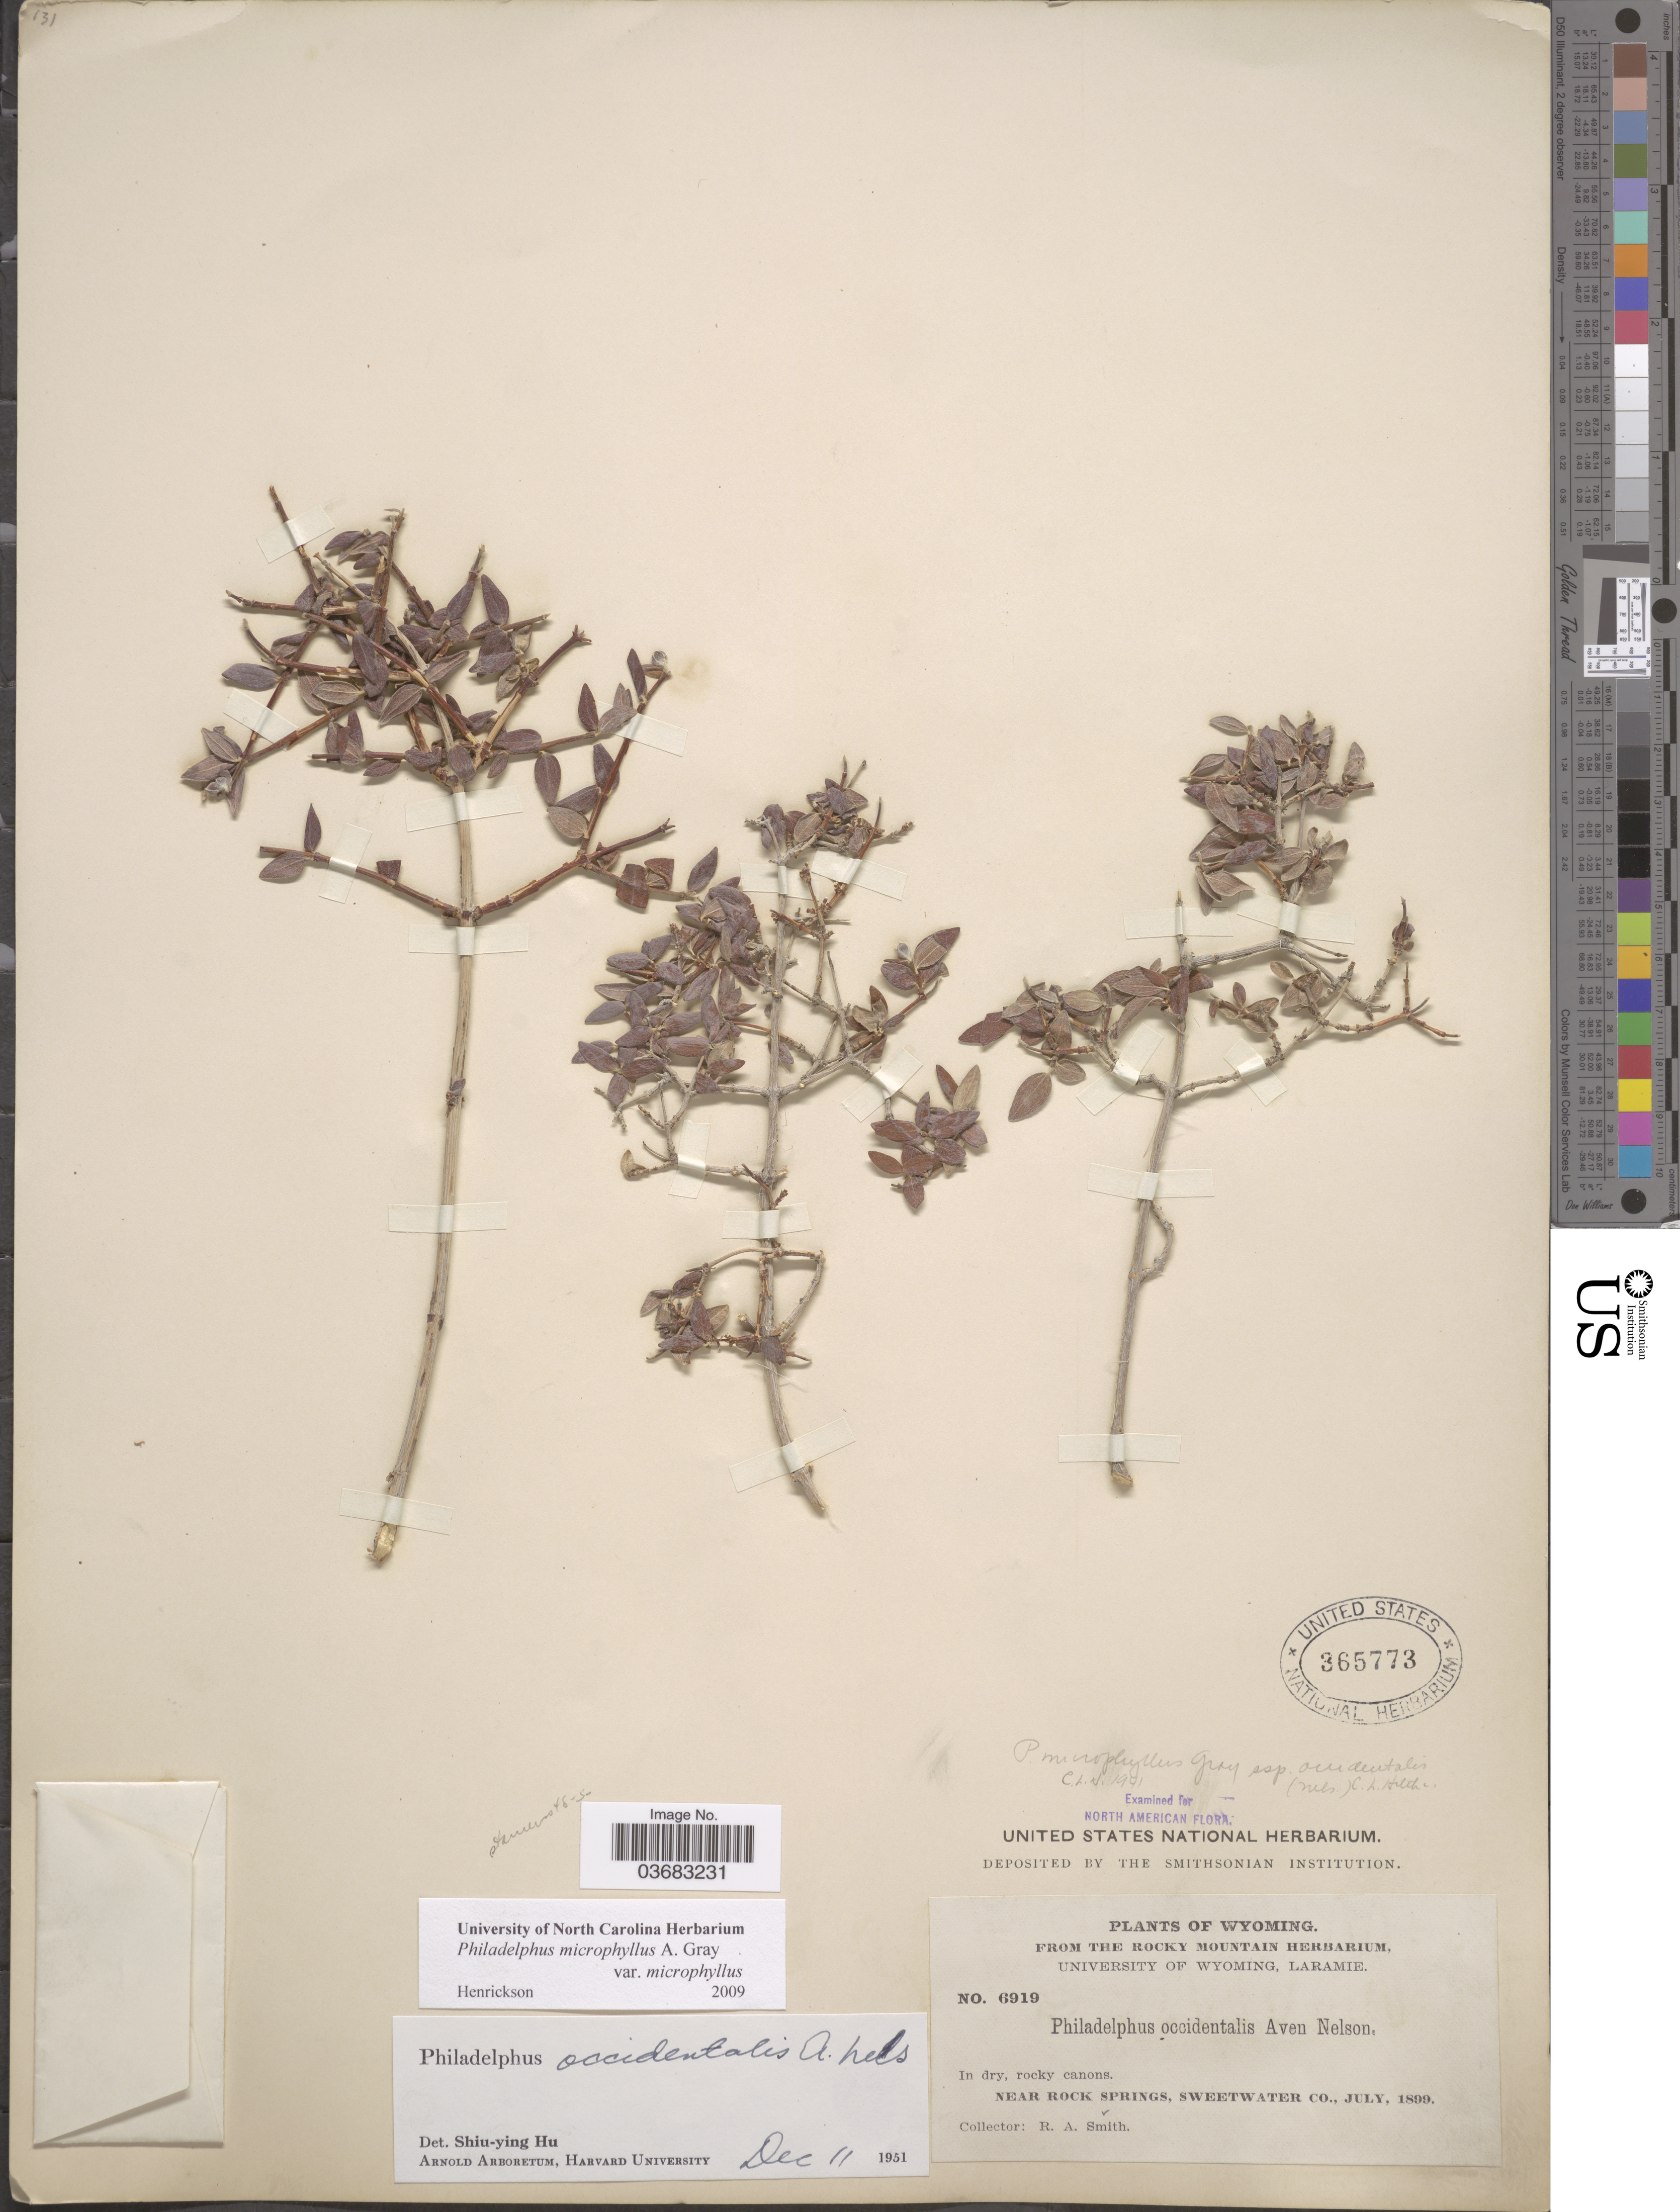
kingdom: Plantae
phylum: Tracheophyta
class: Magnoliopsida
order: Cornales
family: Hydrangeaceae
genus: Philadelphus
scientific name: Philadelphus microphyllus var. microphyllus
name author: A. Gray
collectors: R. A. Smith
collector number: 6919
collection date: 1899-07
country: United States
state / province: Wyoming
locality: Near Rock Springs, Sweetwater Co.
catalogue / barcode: US 365773